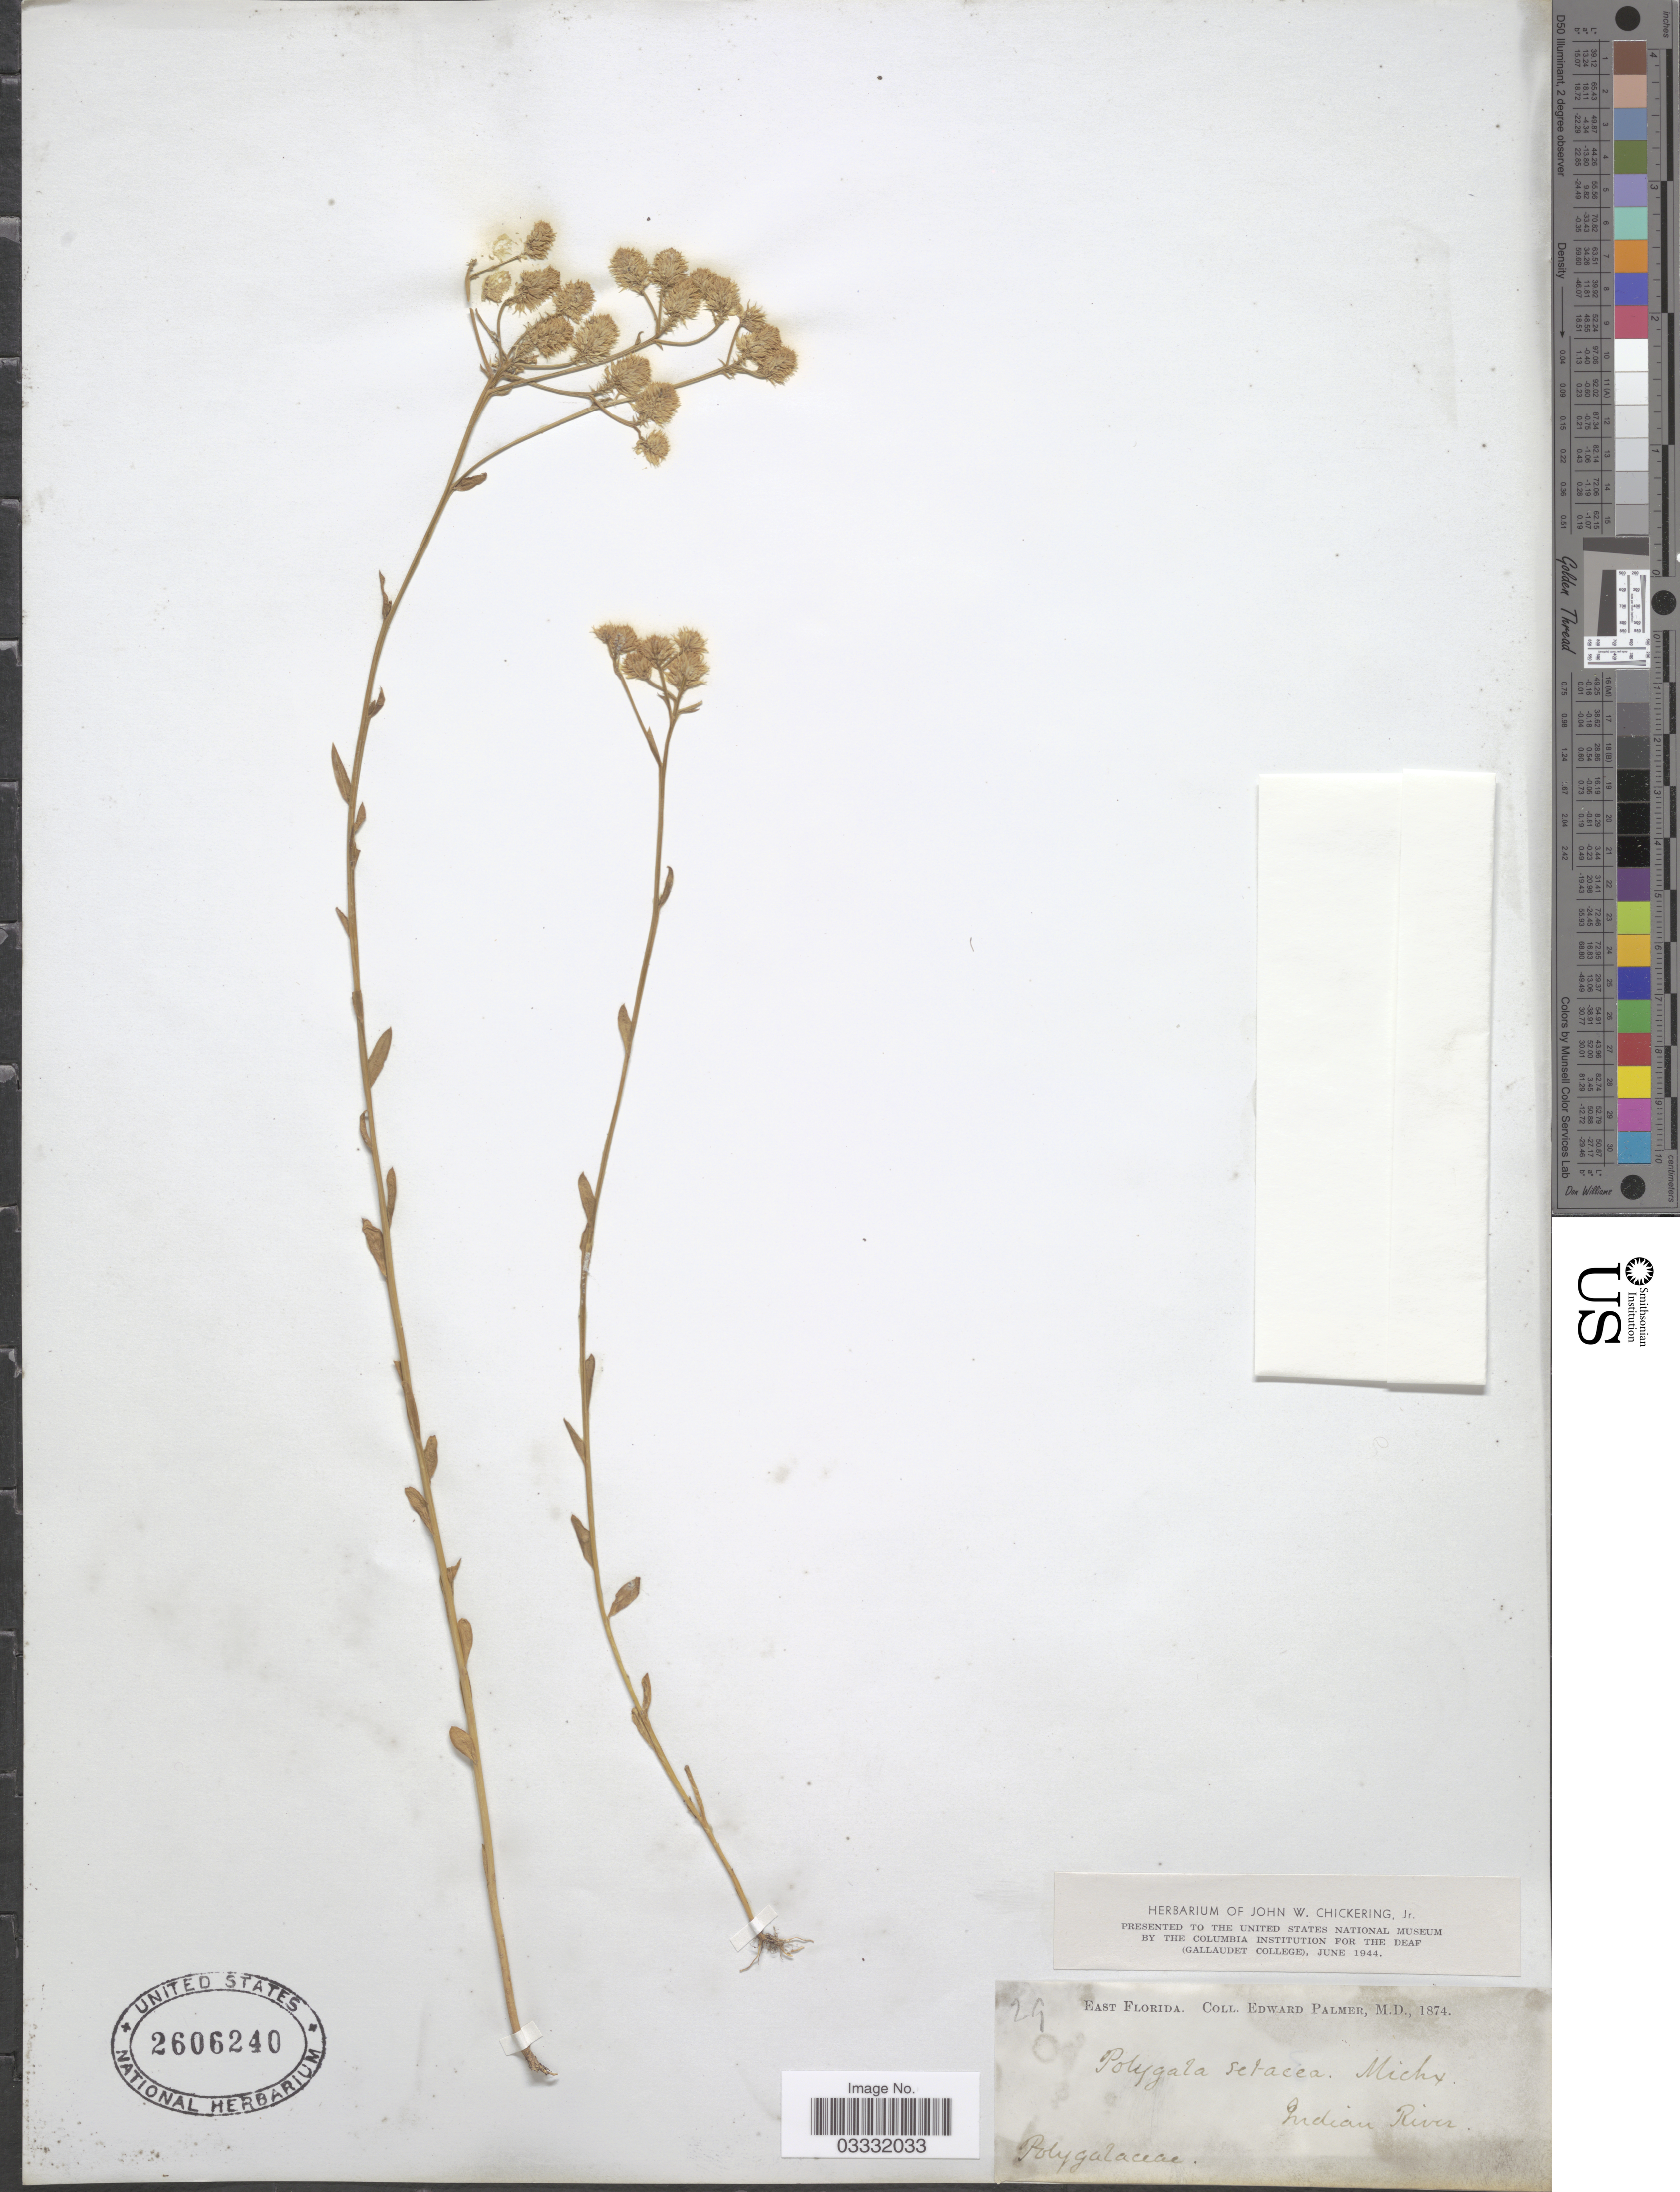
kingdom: Plantae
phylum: Tracheophyta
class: Magnoliopsida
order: Fabales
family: Polygalaceae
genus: Polygala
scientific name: Polygala setacea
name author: Michx.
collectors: E. Palmer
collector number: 29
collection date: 1874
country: United States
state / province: Florida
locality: East Florida. Indian River.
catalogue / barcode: US 2606240